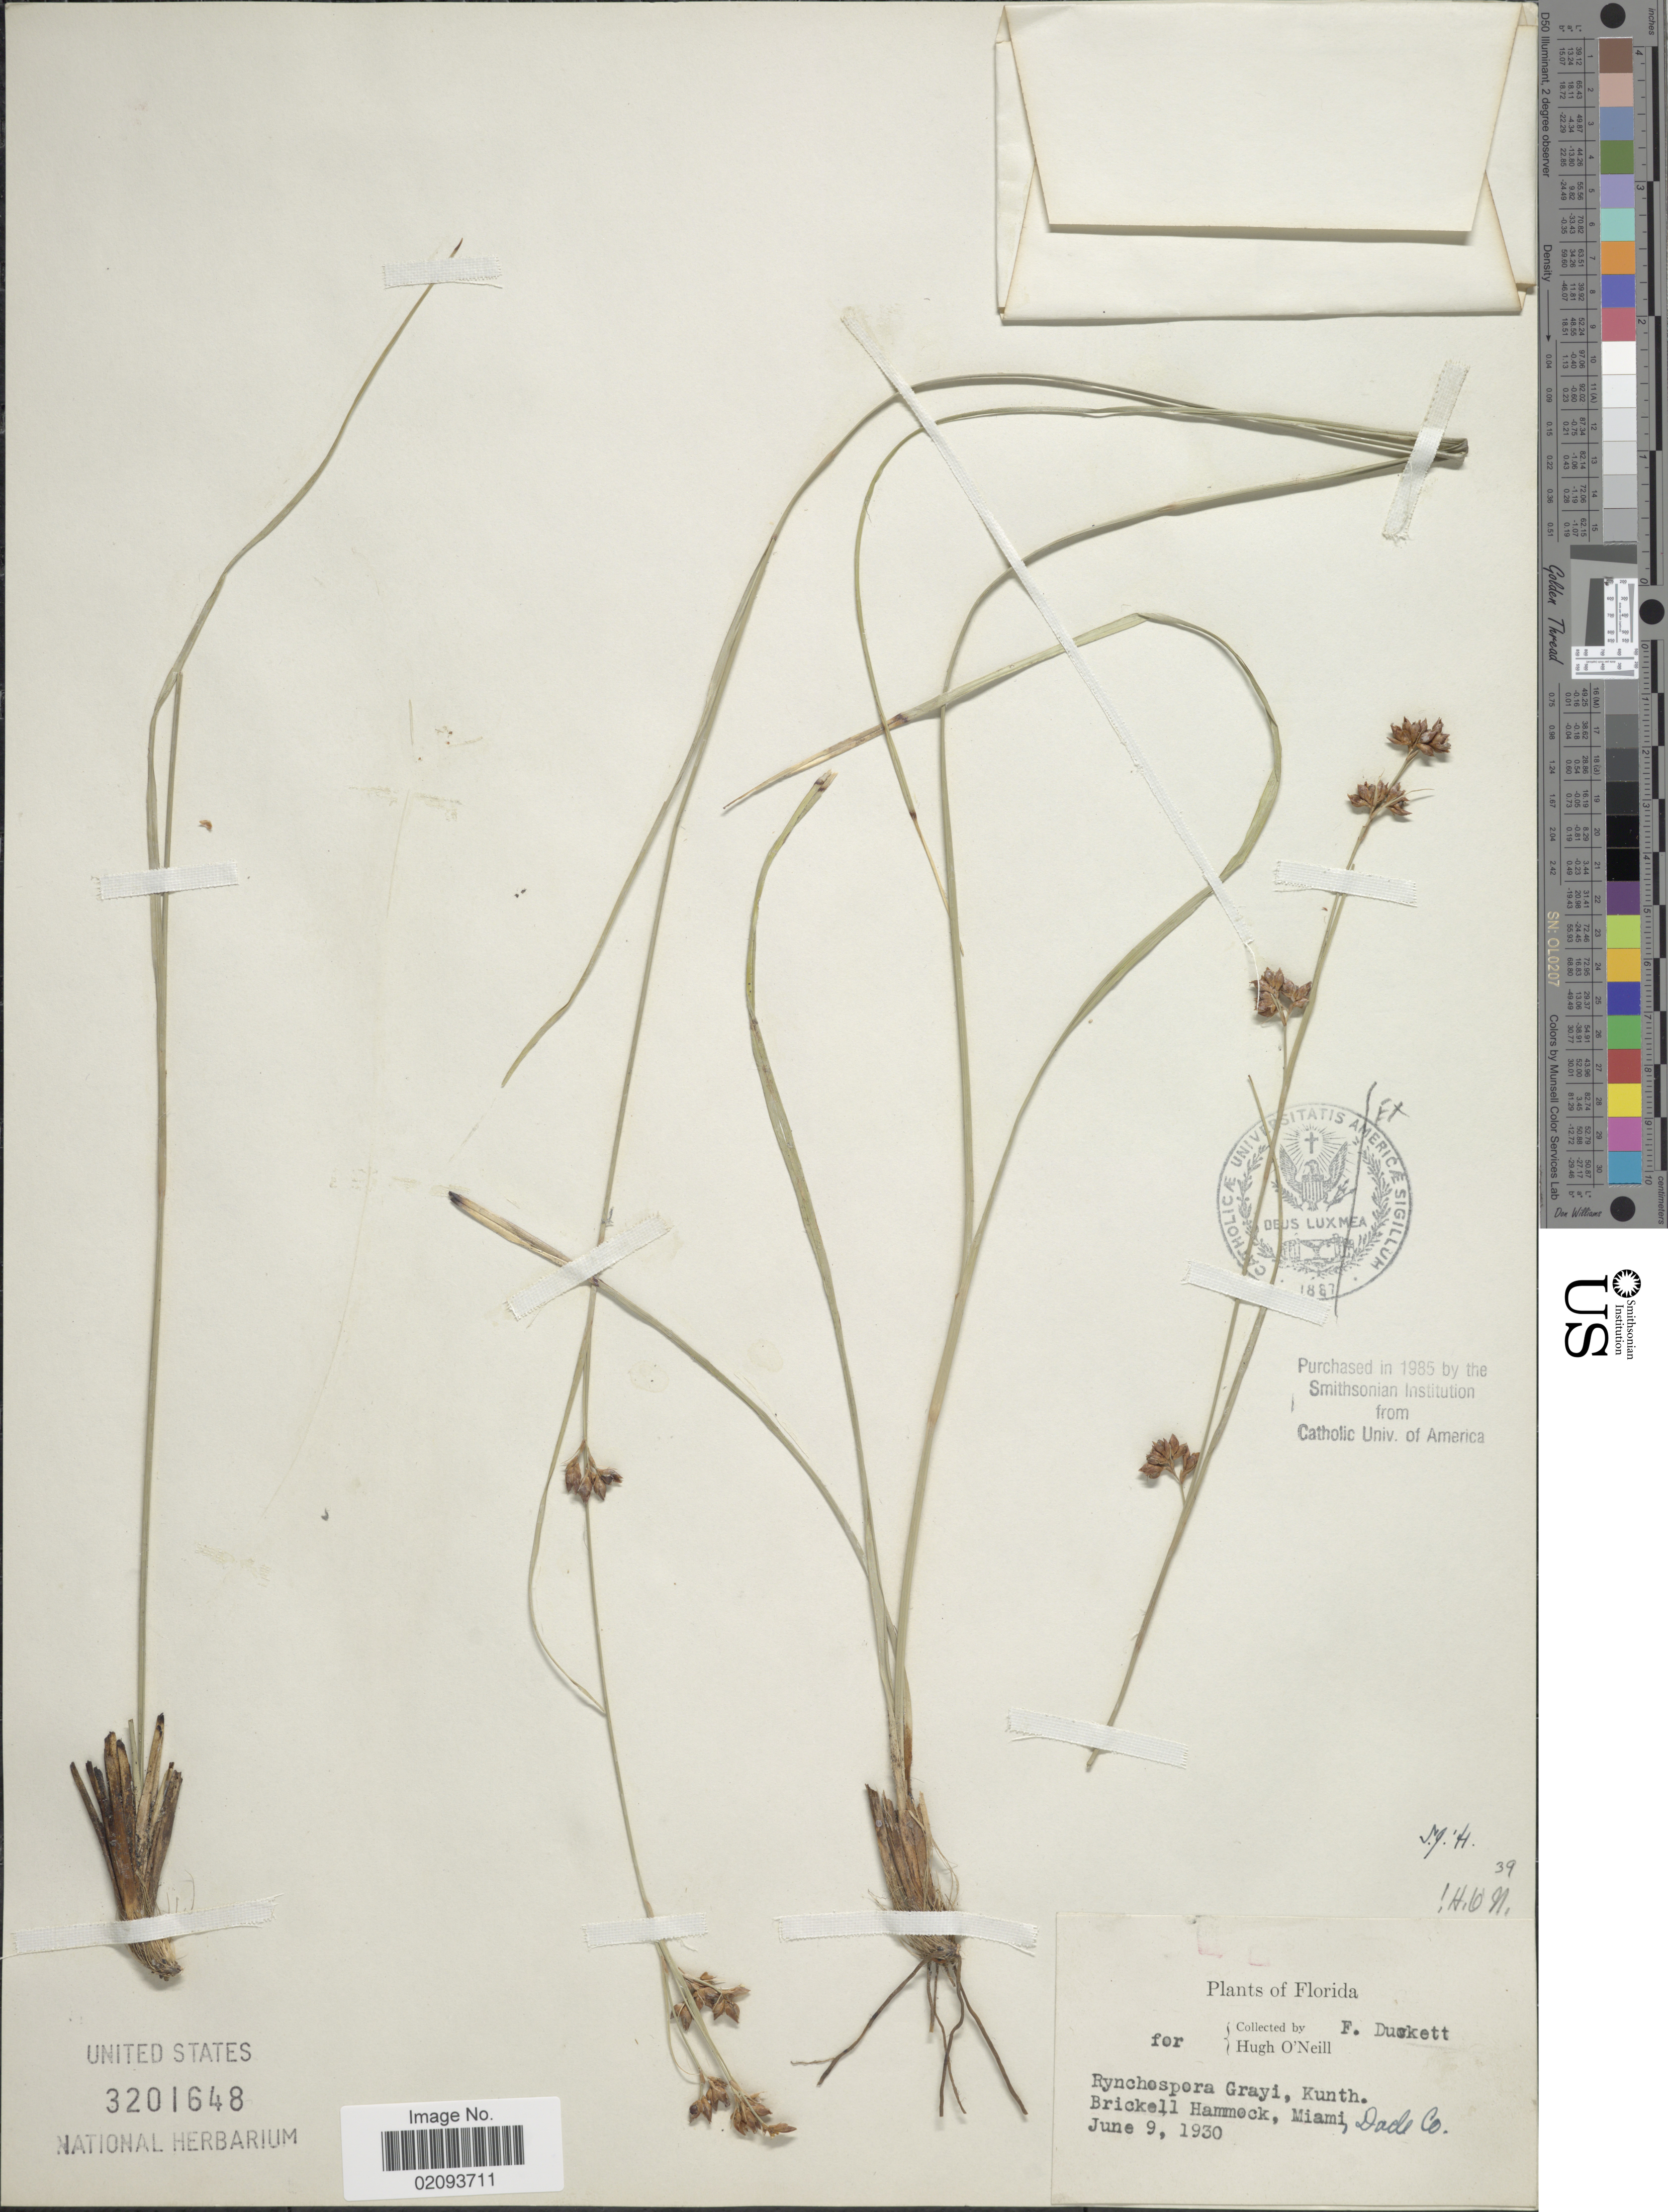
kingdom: Plantae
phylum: Tracheophyta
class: Liliopsida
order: Poales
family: Cyperaceae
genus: Rhynchospora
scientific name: Rhynchospora grayi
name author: Kunth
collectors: F. Duckett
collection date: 1930-06-09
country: United States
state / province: Florida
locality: Brickell Hammock, Miami, Dade Co.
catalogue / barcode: US 3201648